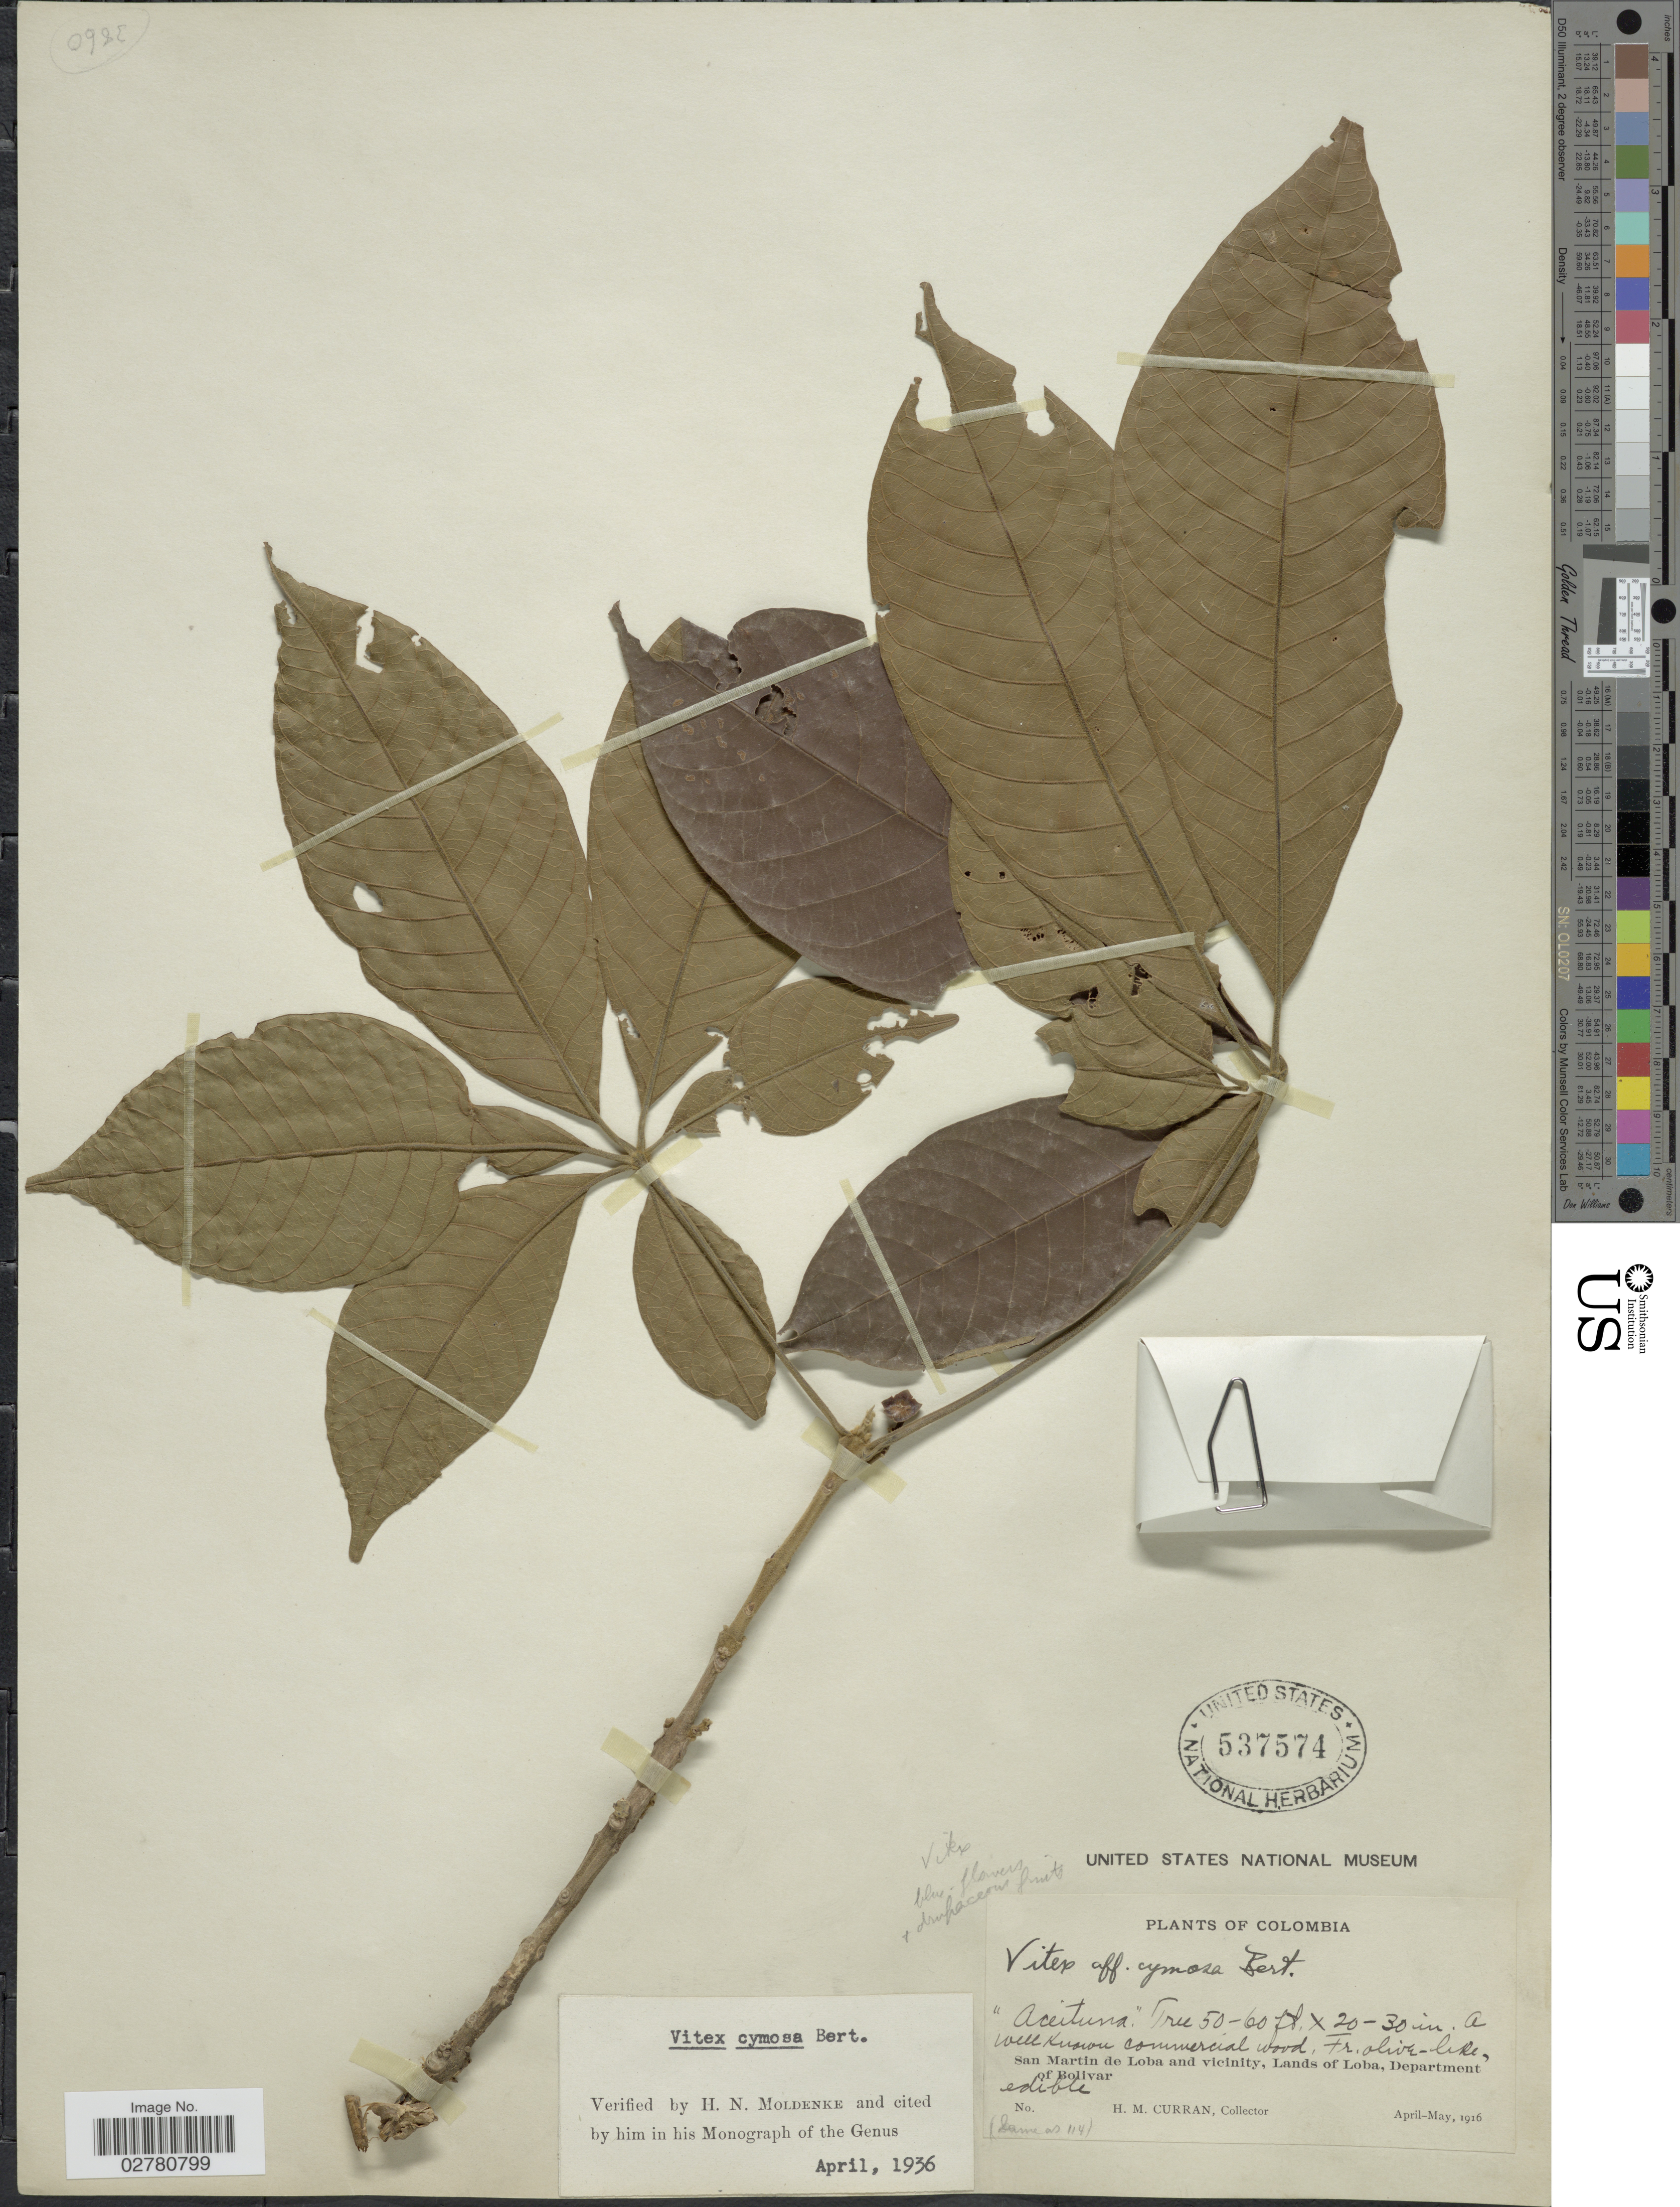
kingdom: Plantae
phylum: Tracheophyta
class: Magnoliopsida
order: Lamiales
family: Lamiaceae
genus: Vitex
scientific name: Vitex cymosa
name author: Bertero ex Spreng.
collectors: H. M. Curran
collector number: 114?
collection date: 1916-04/1916-05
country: Colombia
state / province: Bolívar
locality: San Martin de Loba and vicinity, Lands of Loba, Department of Bolivar.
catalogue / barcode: US 537574